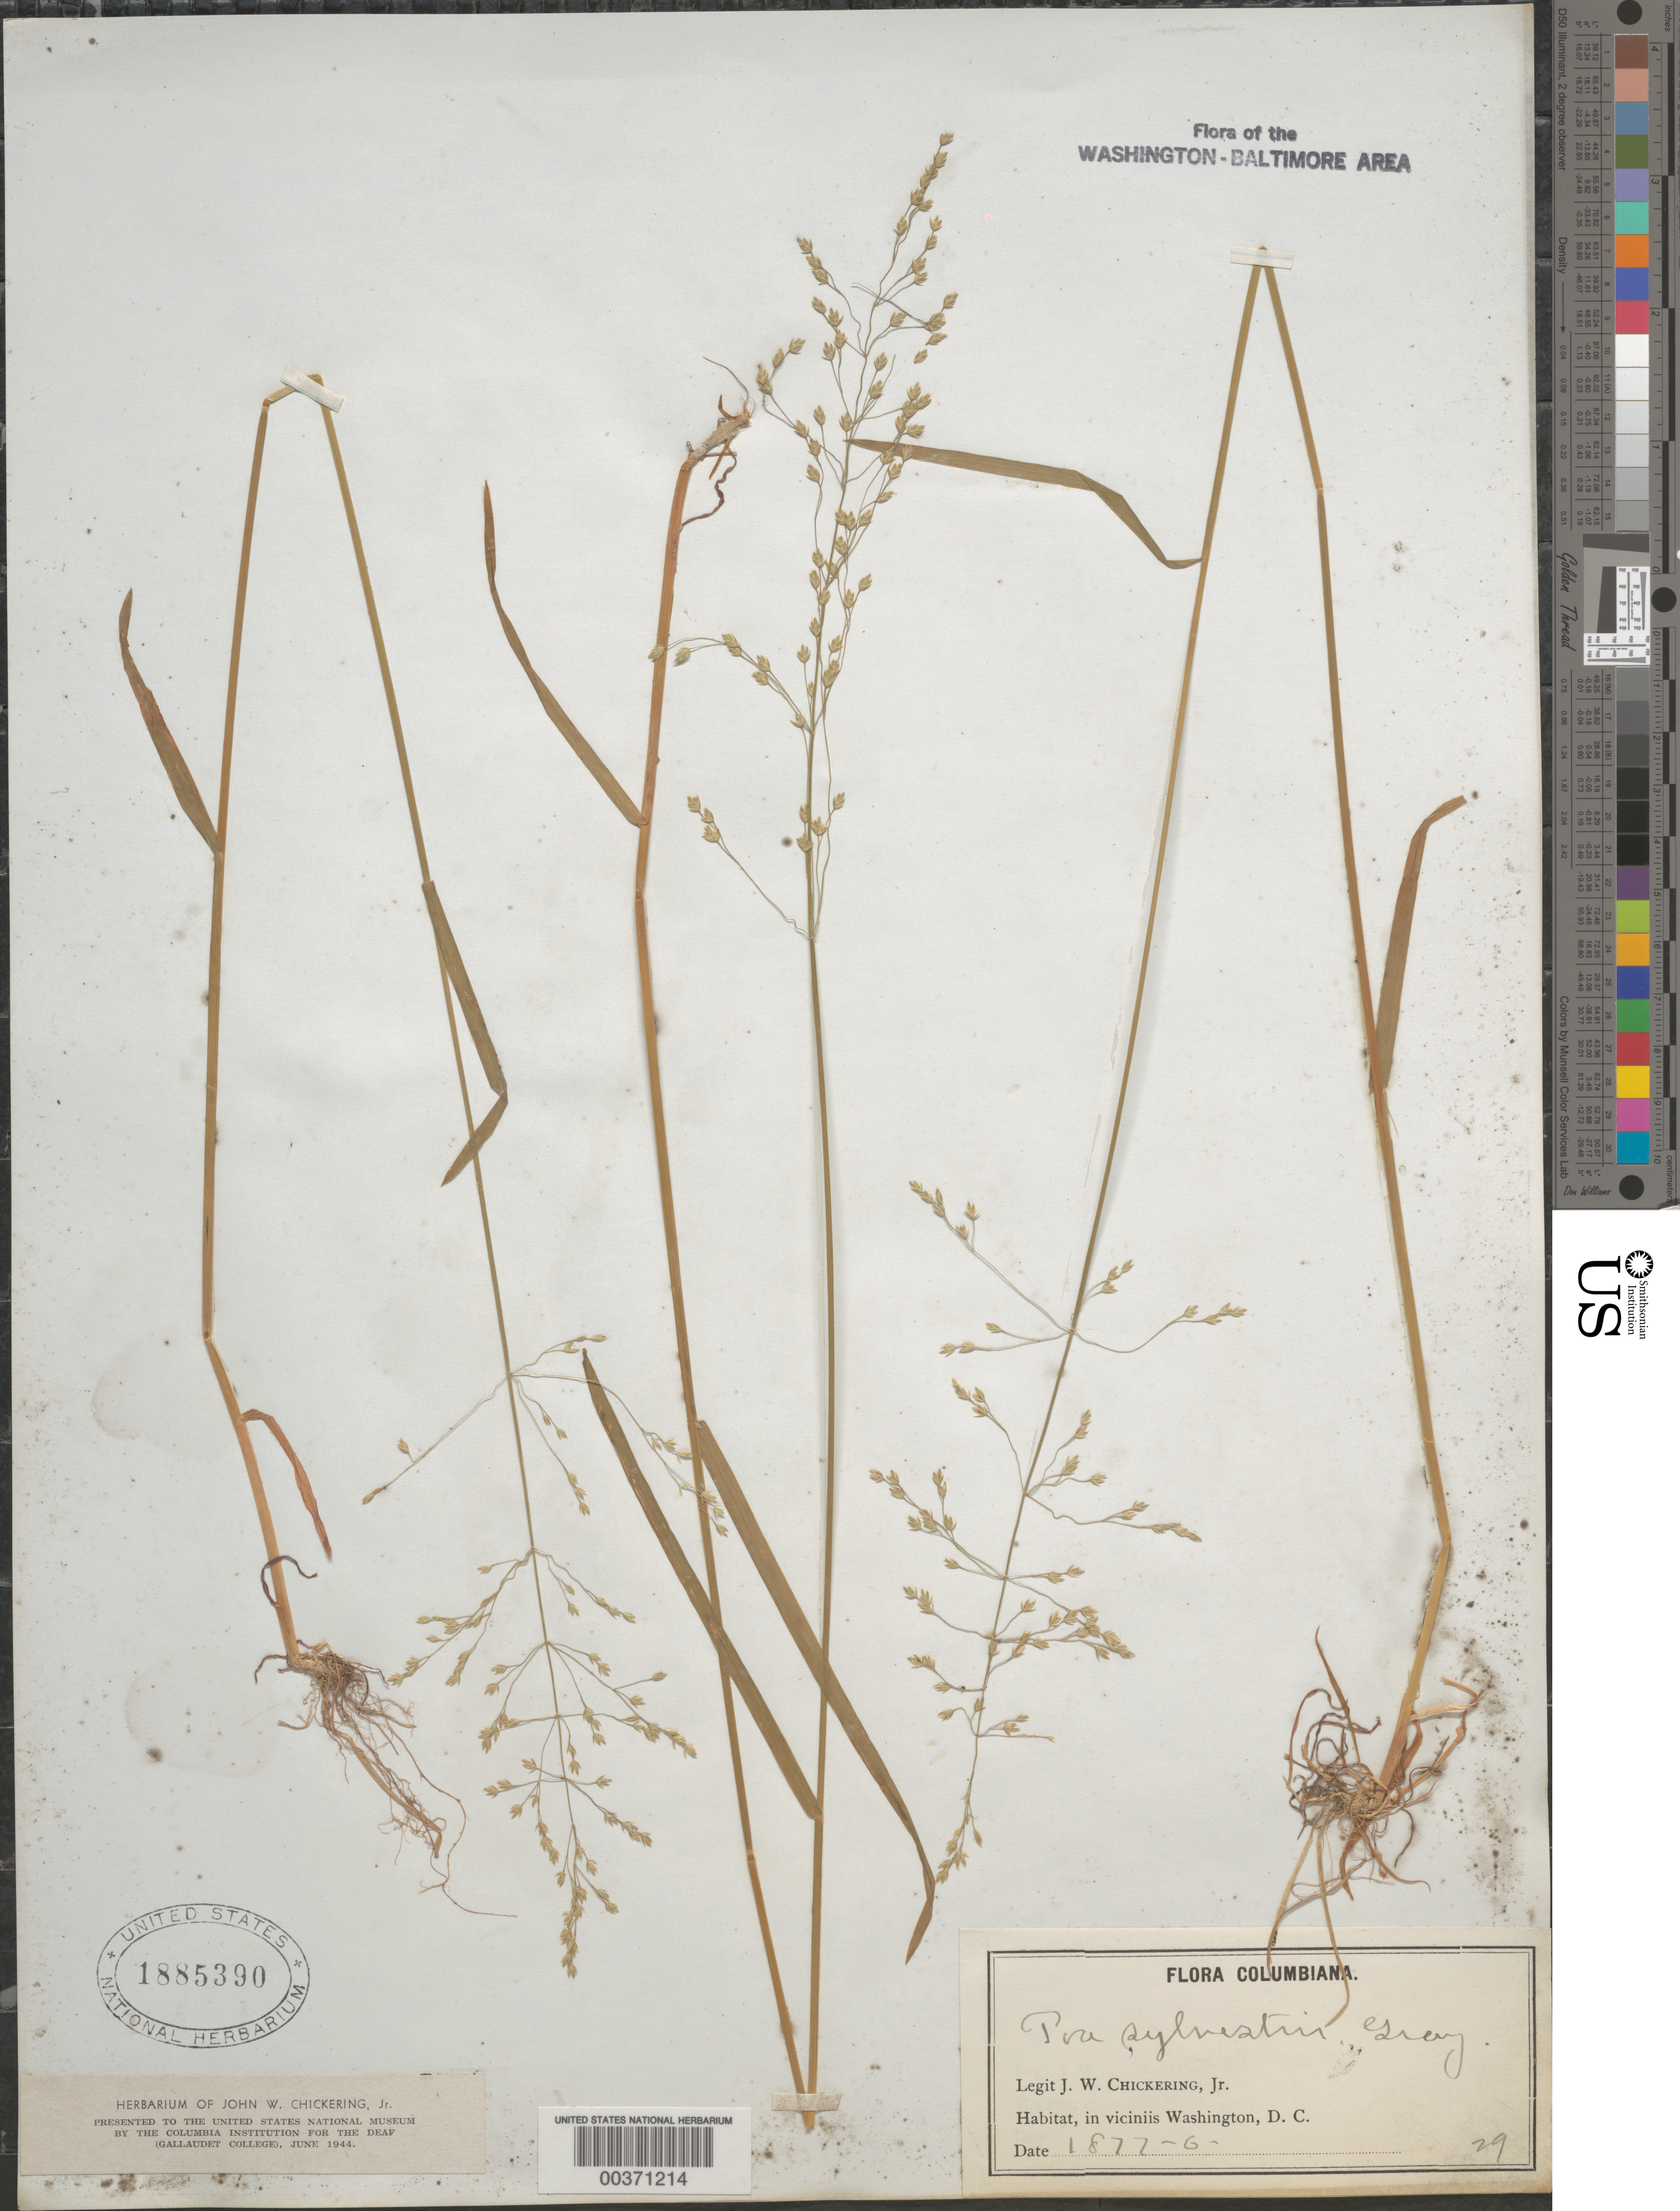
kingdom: Plantae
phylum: Tracheophyta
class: Liliopsida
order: Poales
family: Poaceae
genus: Poa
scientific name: Poa sylvestris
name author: A. Gray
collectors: J. W. Chickering Jr.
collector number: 29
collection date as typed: Jun 1877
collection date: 1877-06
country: United States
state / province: District of Columbia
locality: Washington DC and vicinity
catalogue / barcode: US 1885390